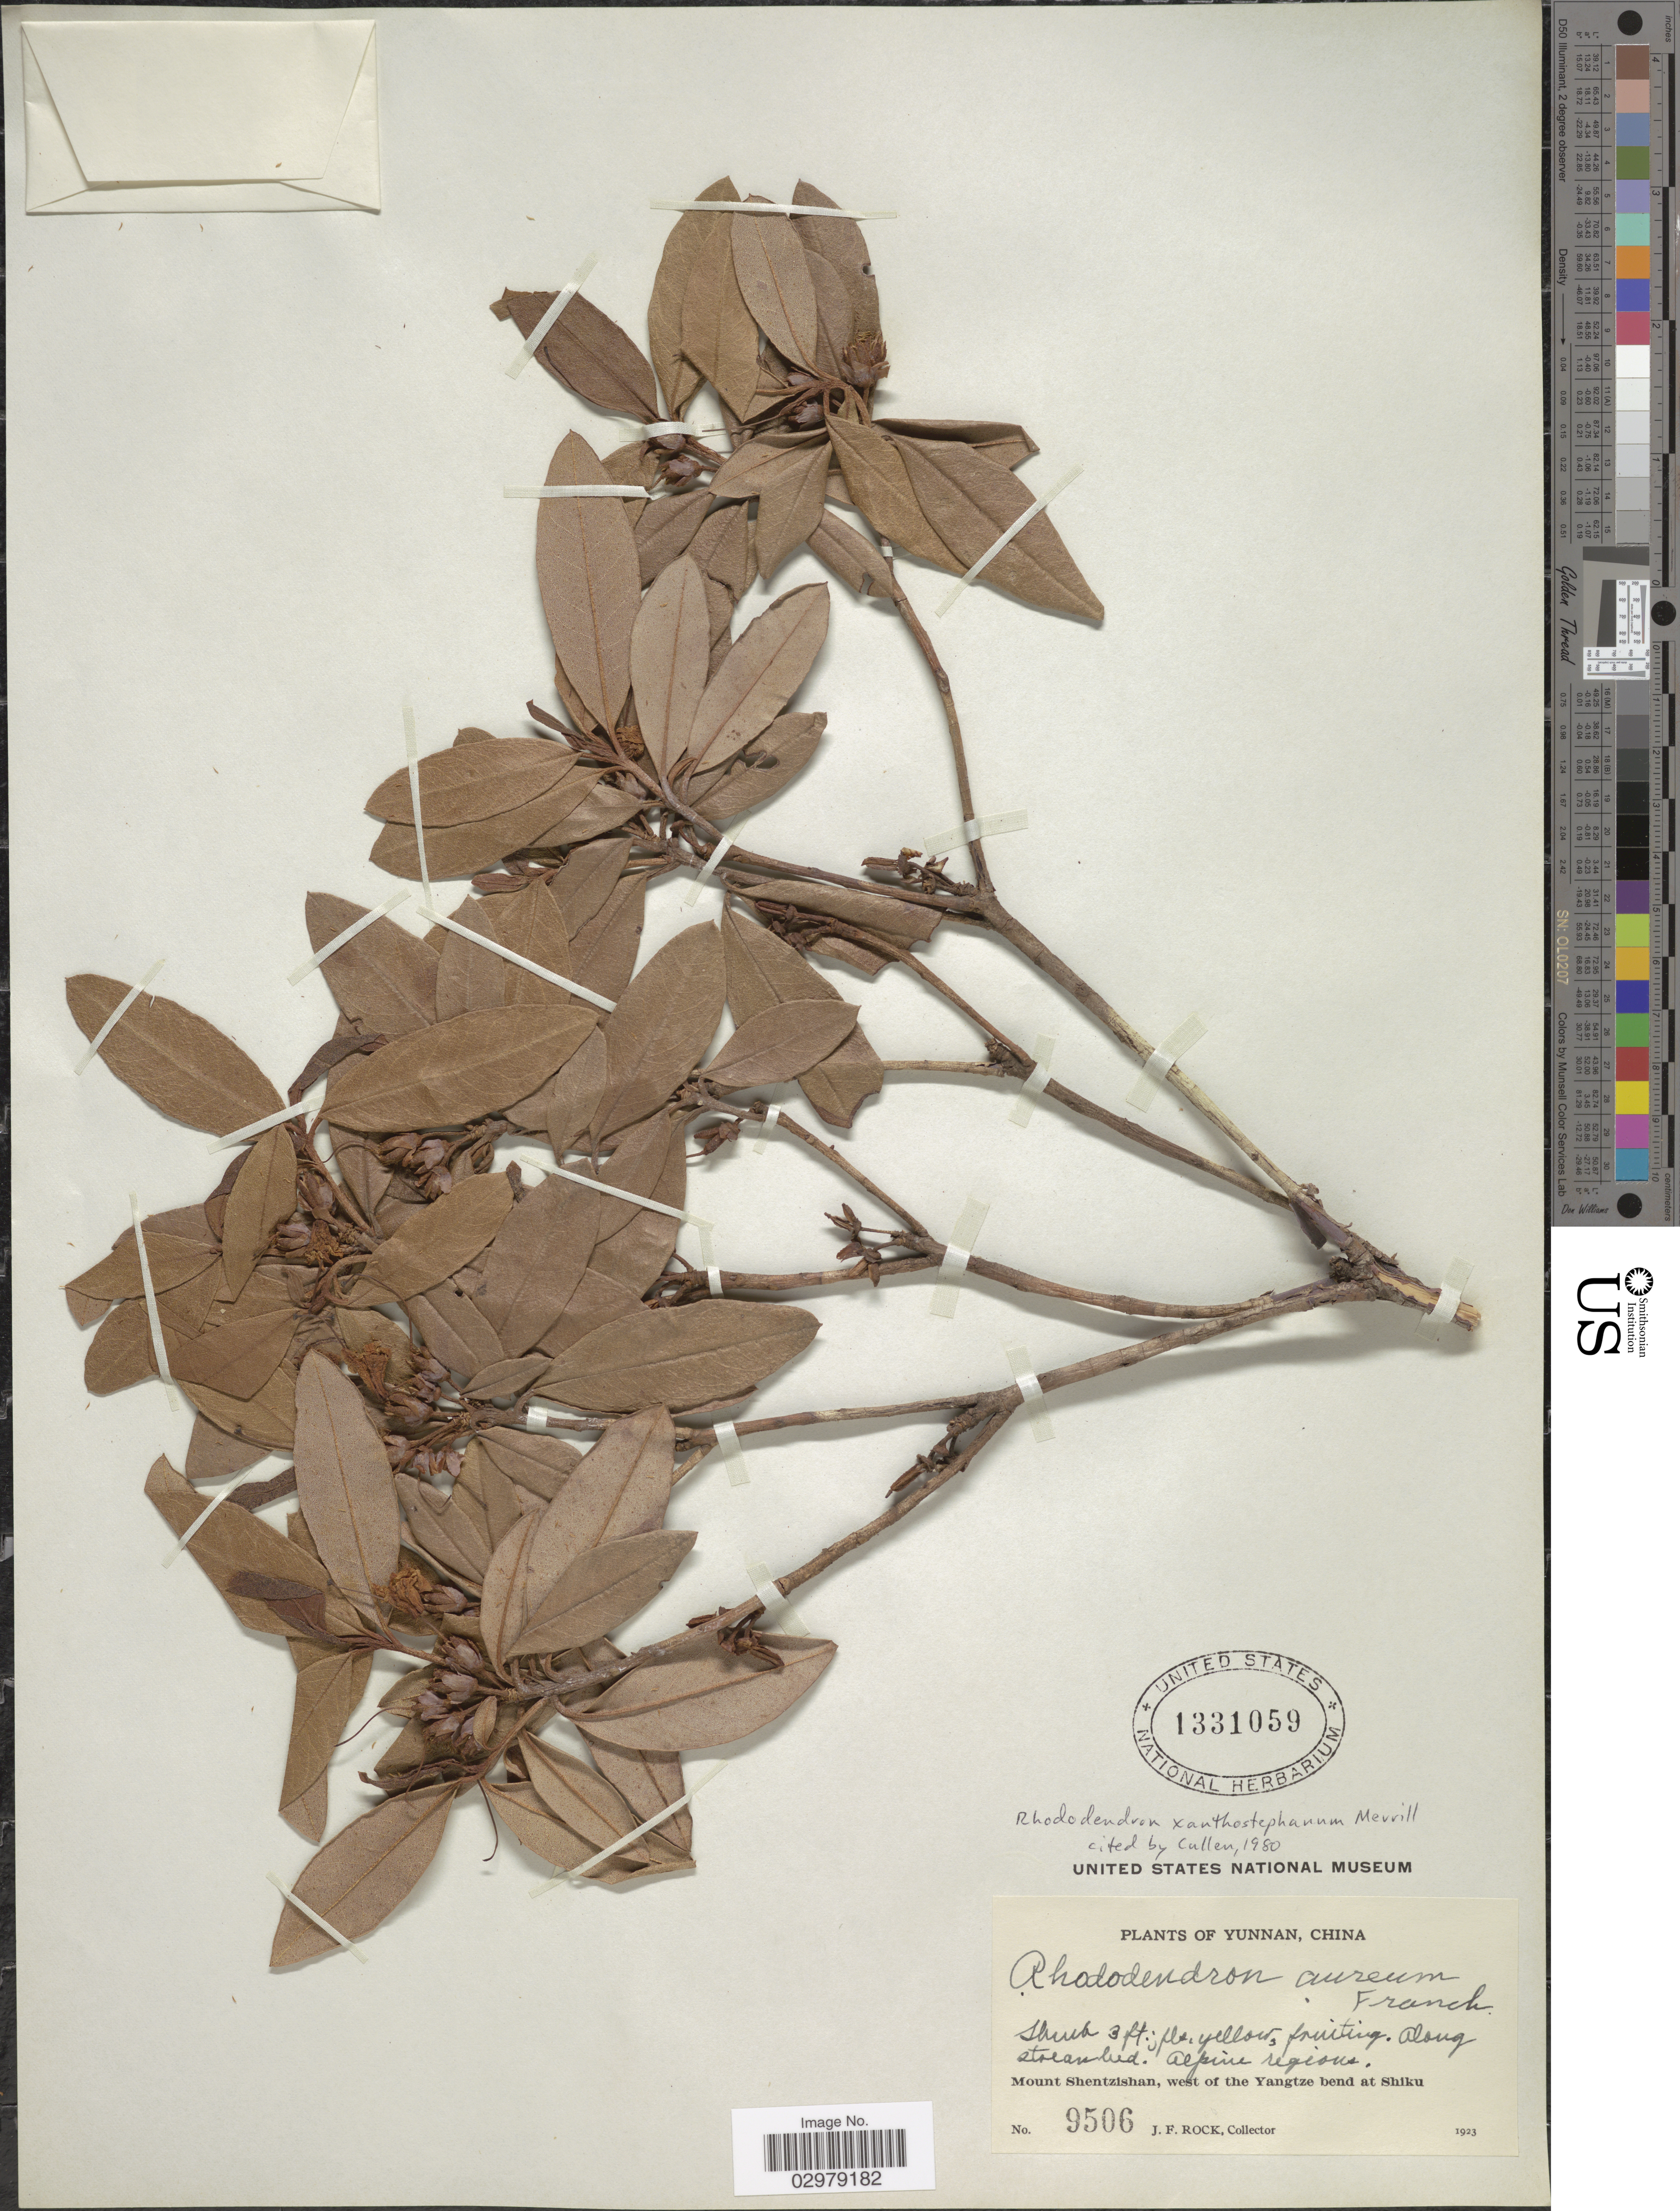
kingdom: Plantae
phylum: Tracheophyta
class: Magnoliopsida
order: Ericales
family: Ericaceae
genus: Rhododendron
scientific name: Rhododendron xanthostephanum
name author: Merr.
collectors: J. Rock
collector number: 9506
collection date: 1923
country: China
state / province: Yunnan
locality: Along streambed. Alpine region. Mount Shentzishan, west of Yangtze bend at Shiku.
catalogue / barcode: US 1331059